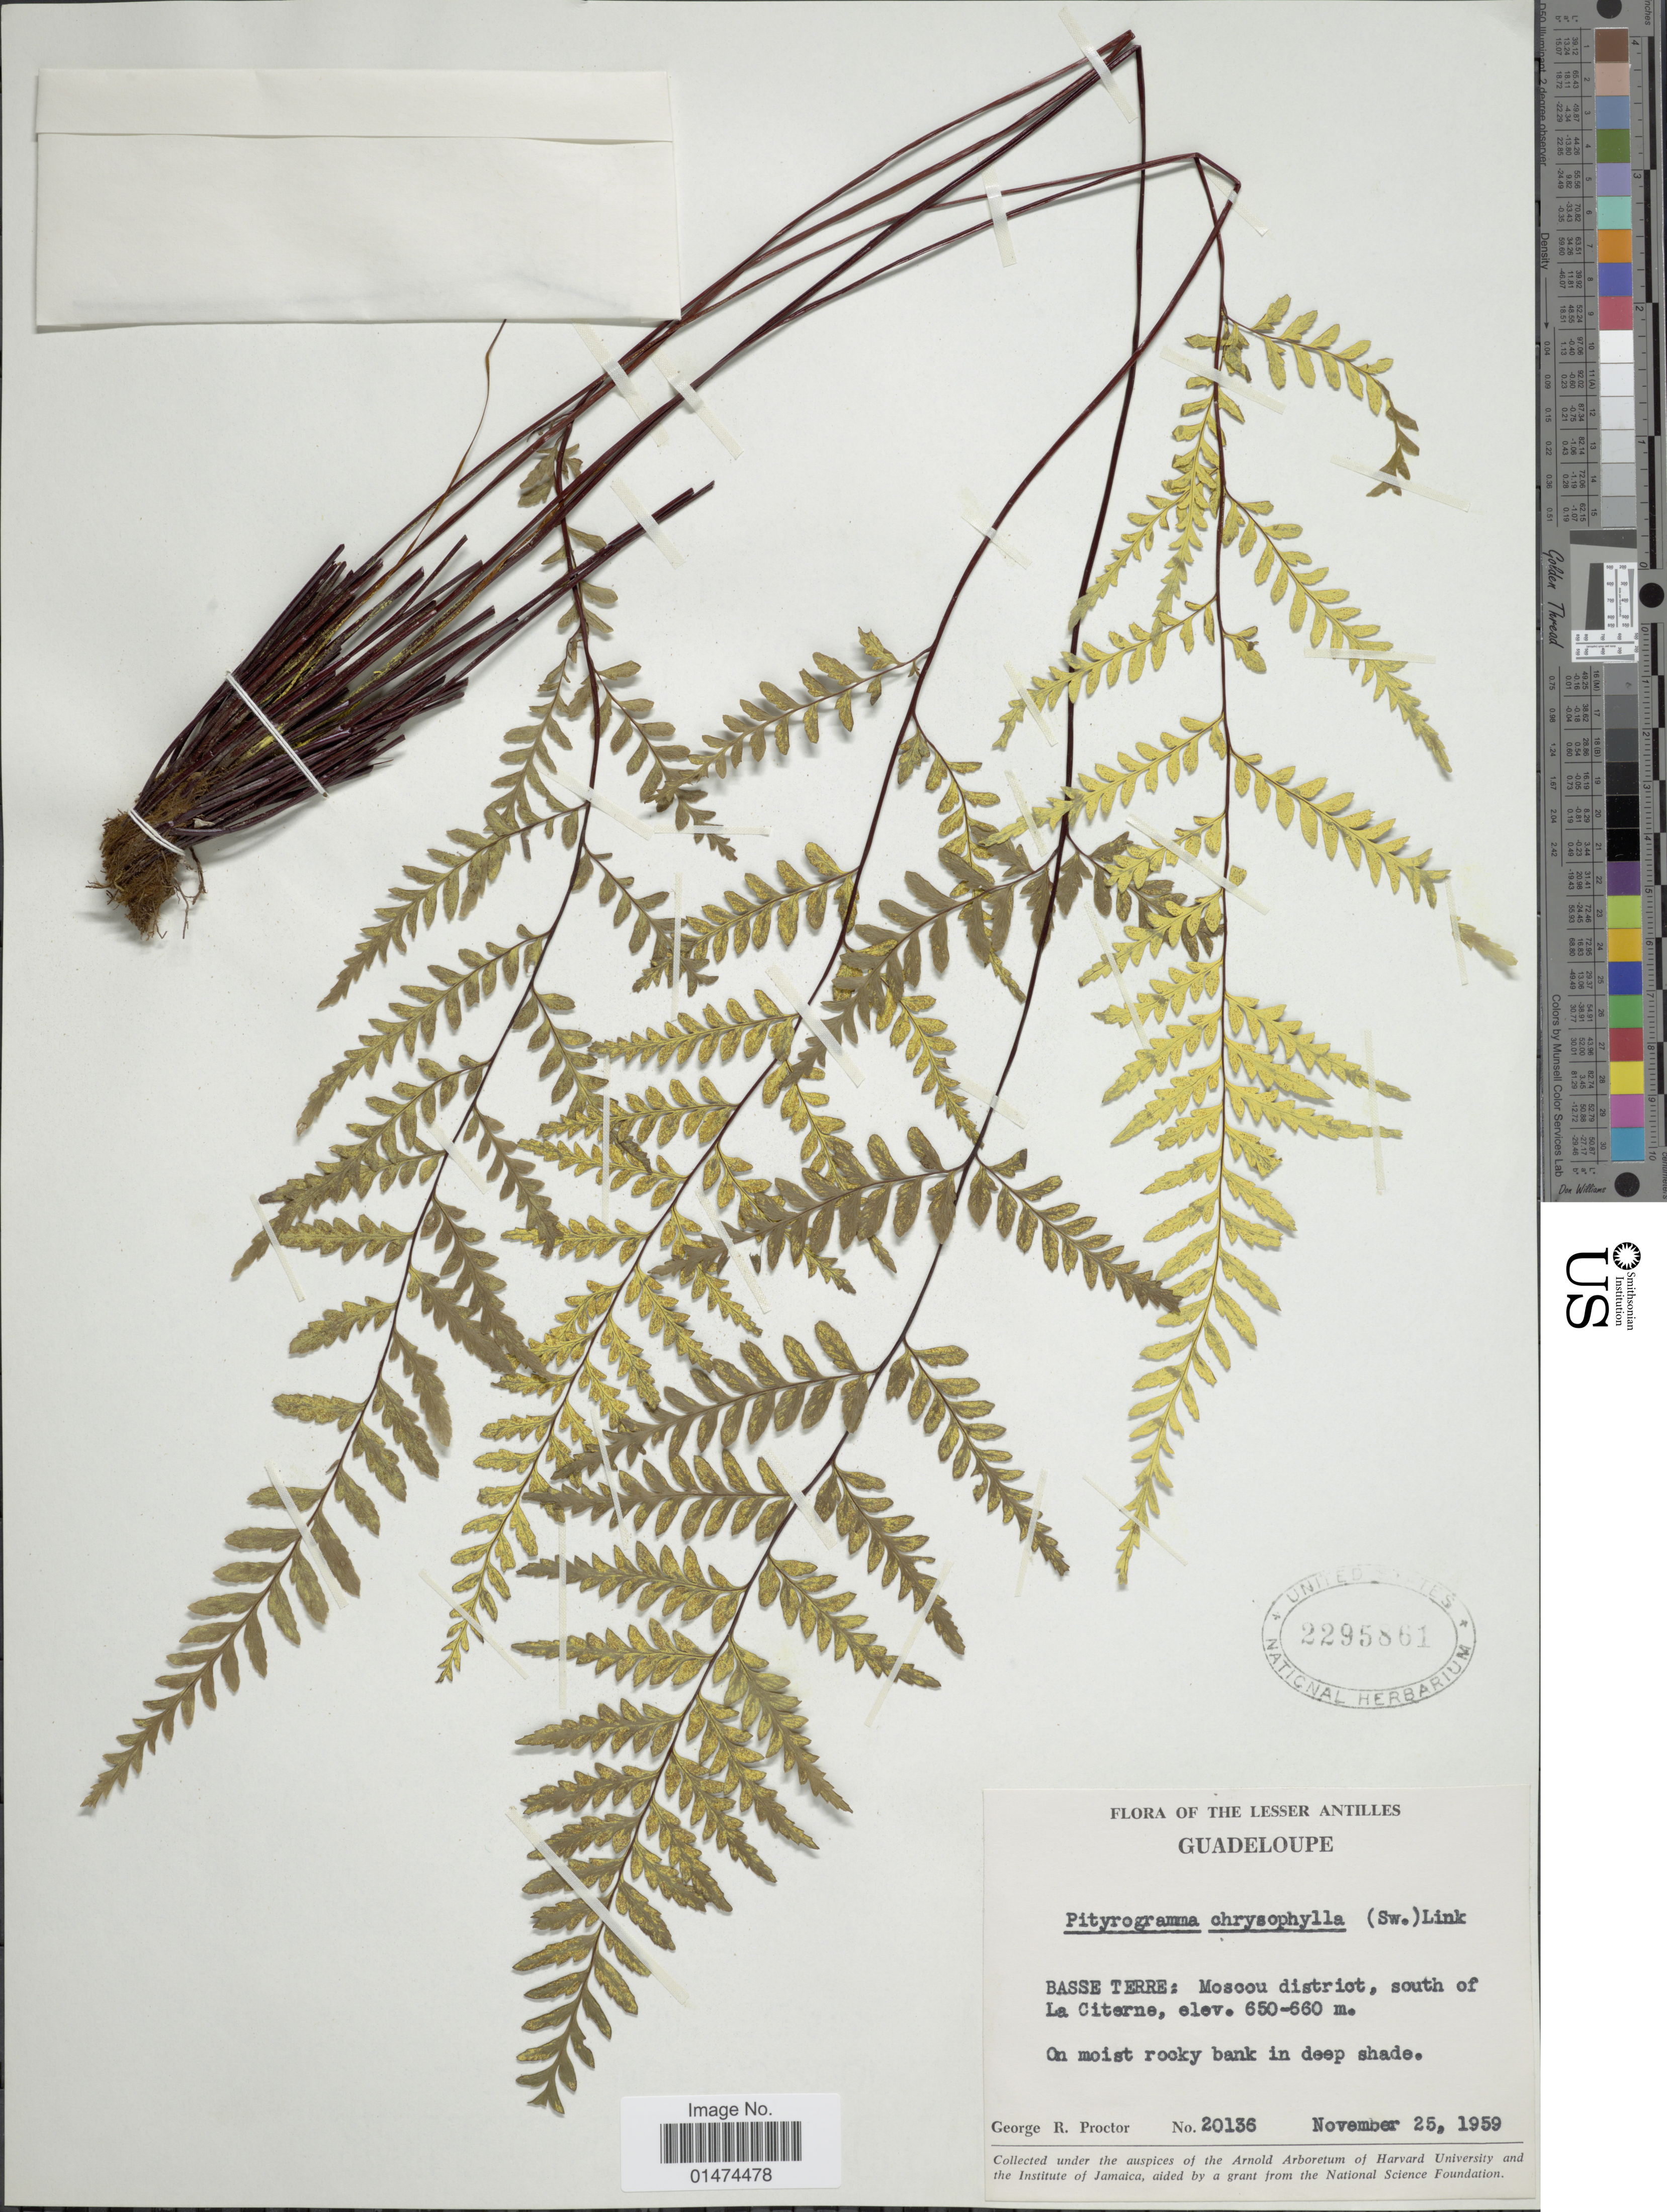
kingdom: Plantae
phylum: Tracheophyta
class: Polypodiopsida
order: Polypodiales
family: Pteridaceae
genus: Pityrogramma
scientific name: Pityrogramma chrysophylla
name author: (Sw.) Link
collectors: G. R. Proctor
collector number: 20136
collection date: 1959-11-25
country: Guadeloupe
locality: Lesser Antilles, Basse Terre: Moscou district, south of La Citerne.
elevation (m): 650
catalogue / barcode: US 2295861